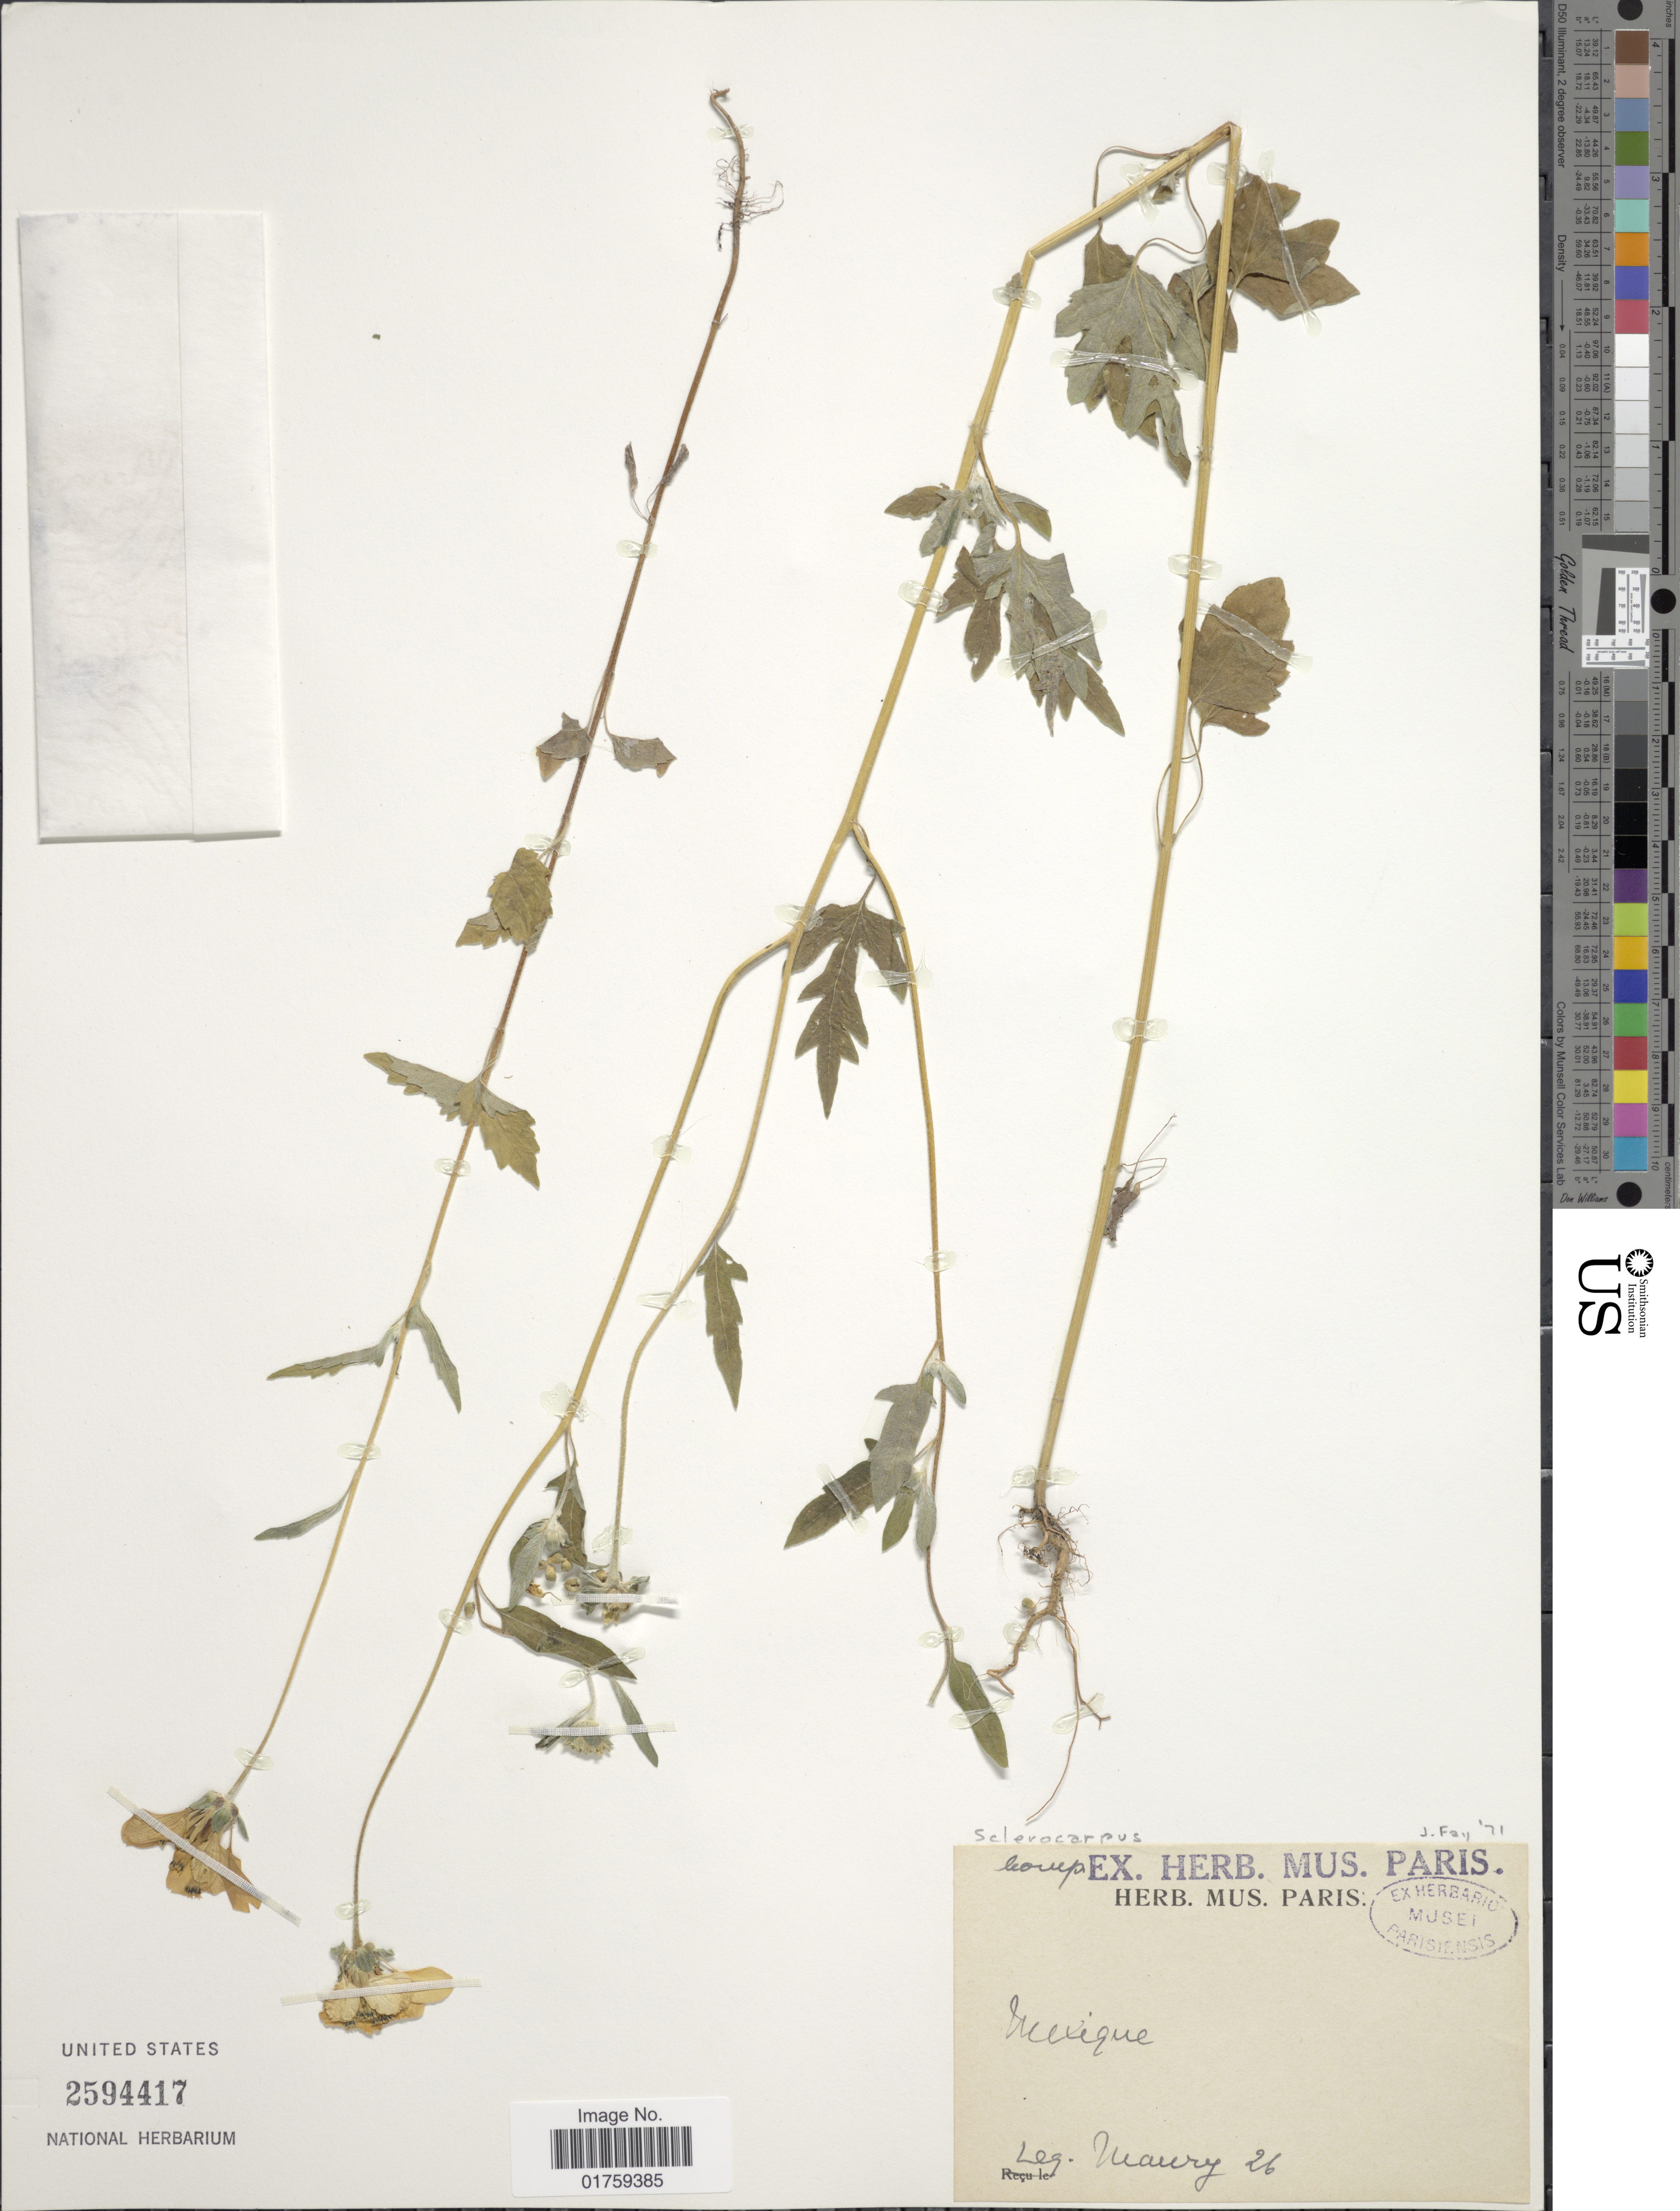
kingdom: Plantae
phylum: Tracheophyta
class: Magnoliopsida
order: Asterales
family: Asteraceae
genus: Sclerocarpus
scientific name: Sclerocarpus sp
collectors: Maury, --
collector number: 26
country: Mexico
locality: Mexicque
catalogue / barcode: US 2594417